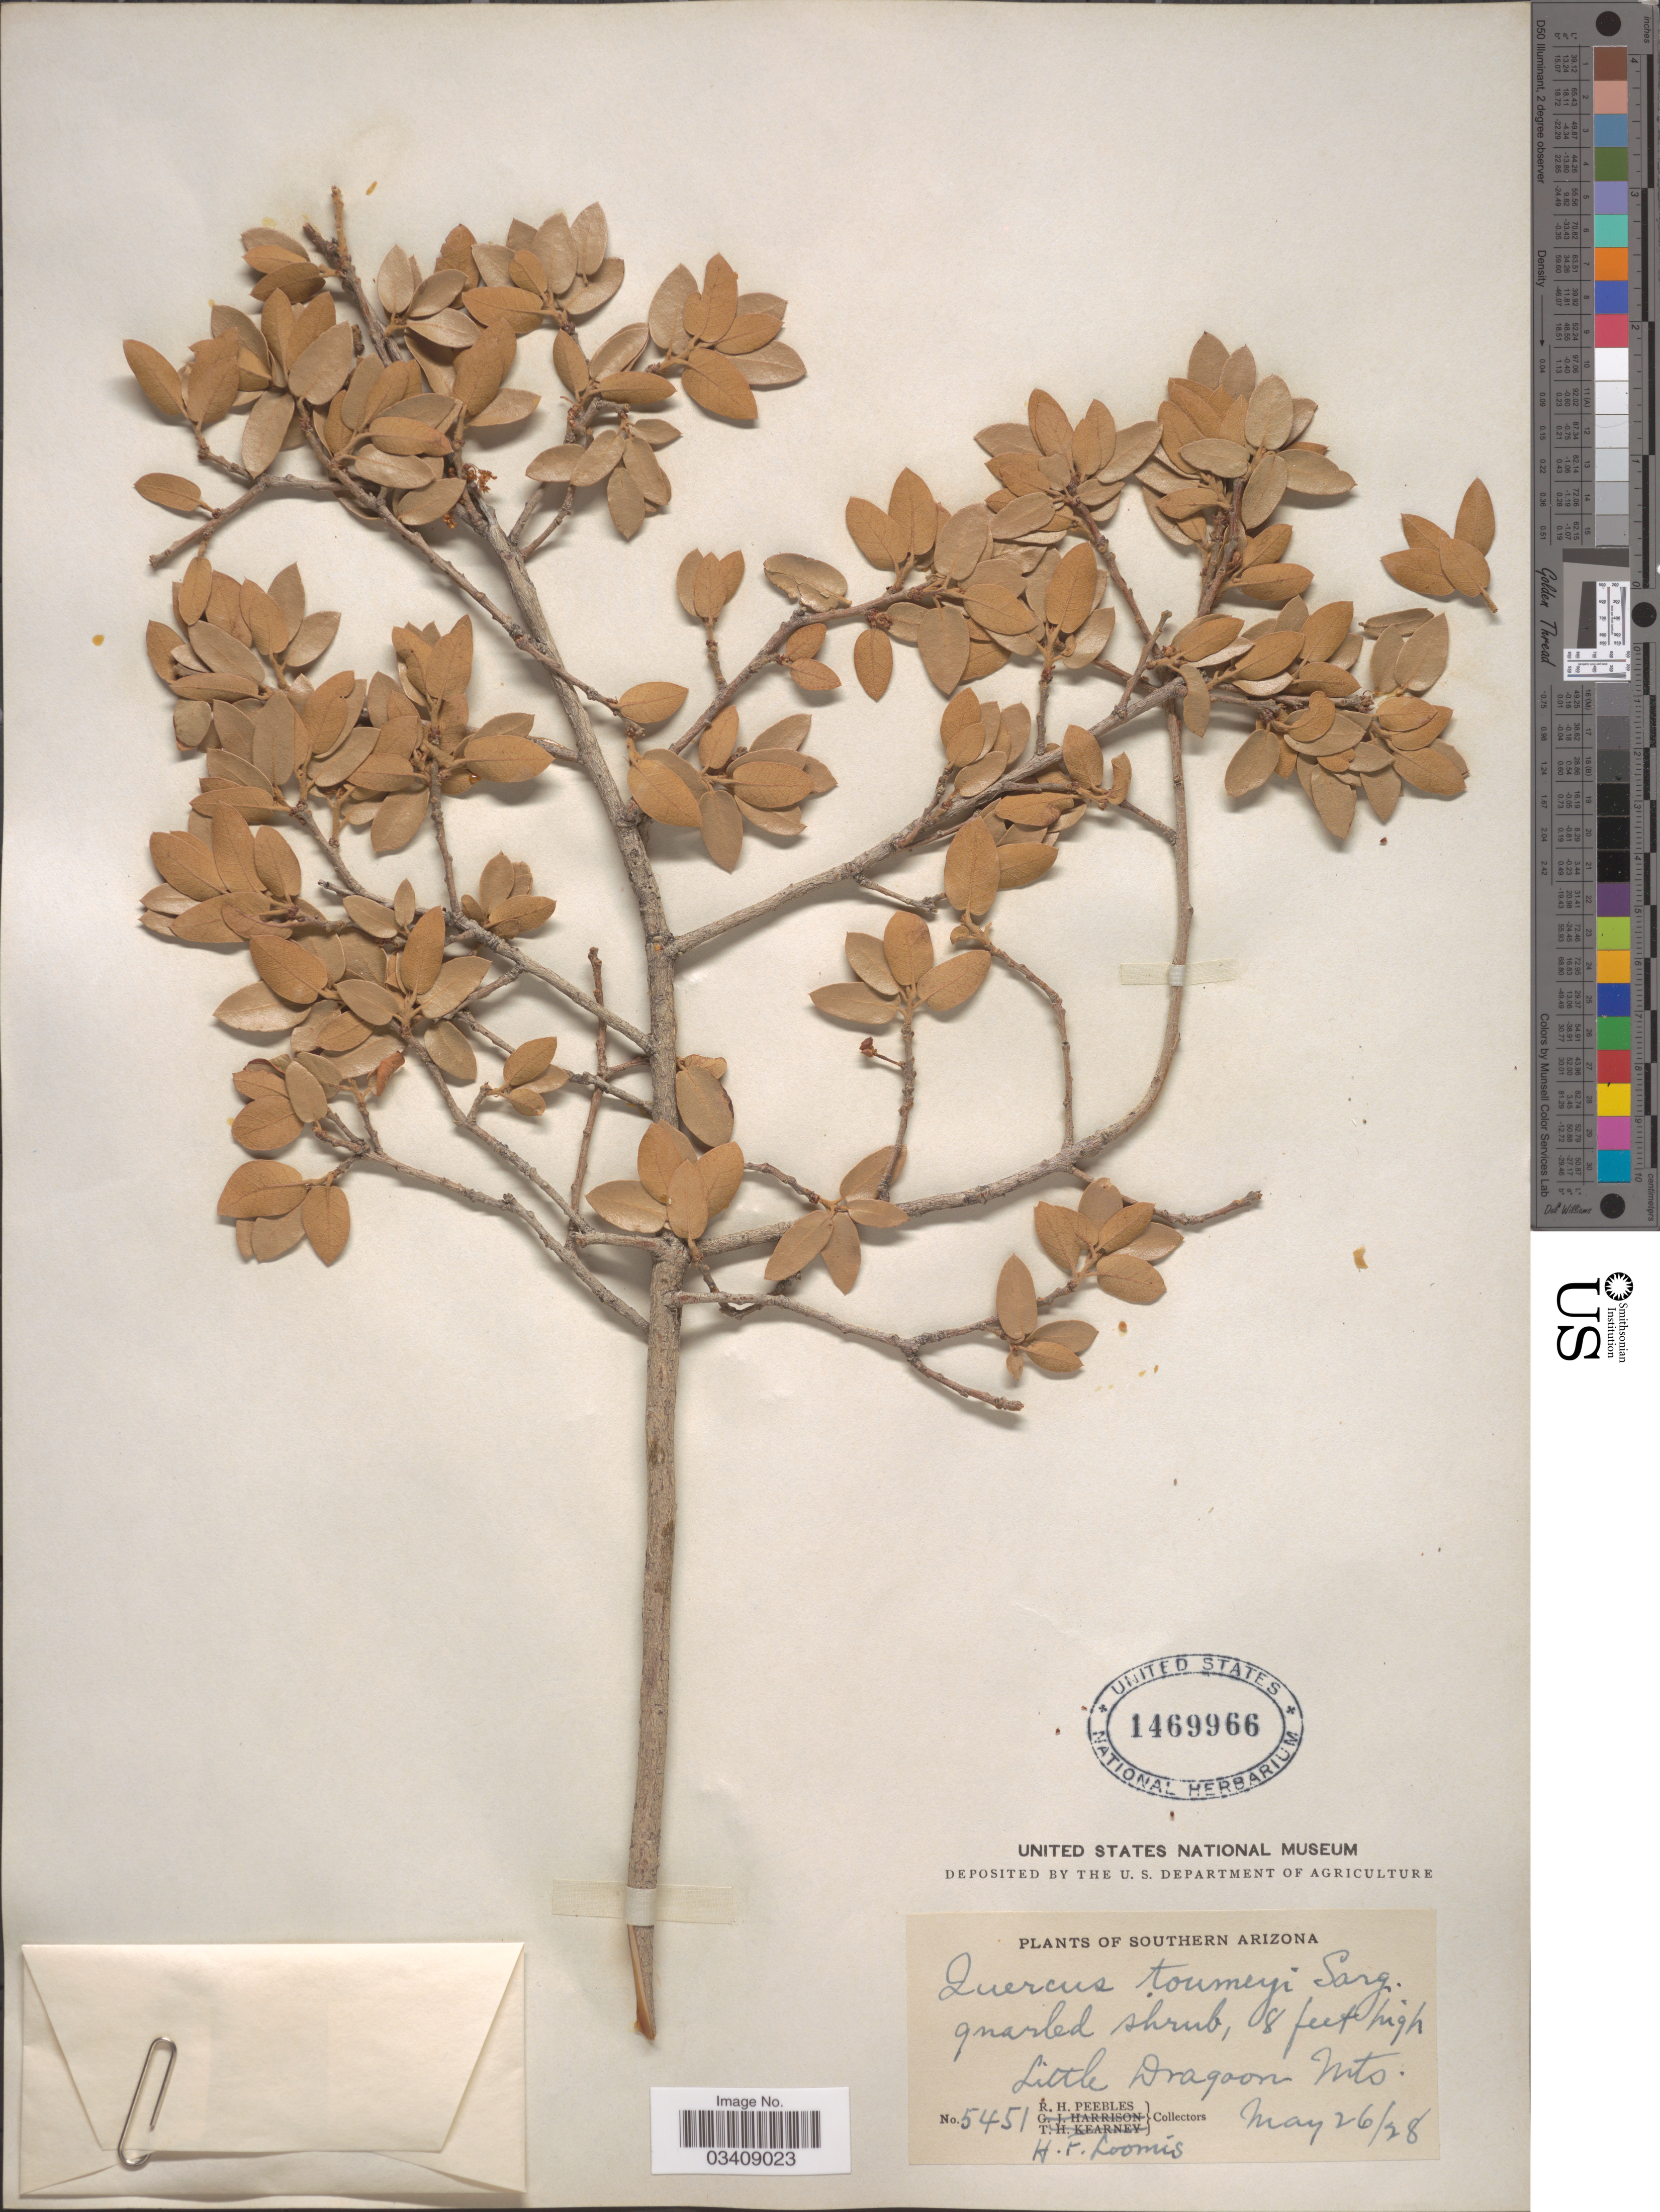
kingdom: Plantae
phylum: Tracheophyta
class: Magnoliopsida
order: Fagales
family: Fagaceae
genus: Quercus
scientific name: Quercus toumeyi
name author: Sarg.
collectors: R. H. Peebles & H. F. Loomis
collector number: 5451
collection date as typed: Transcribed d/m/y: 26/5/28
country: United States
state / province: Arizona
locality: Southern Arizona. Little Dragoon Mts.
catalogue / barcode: US 1469966